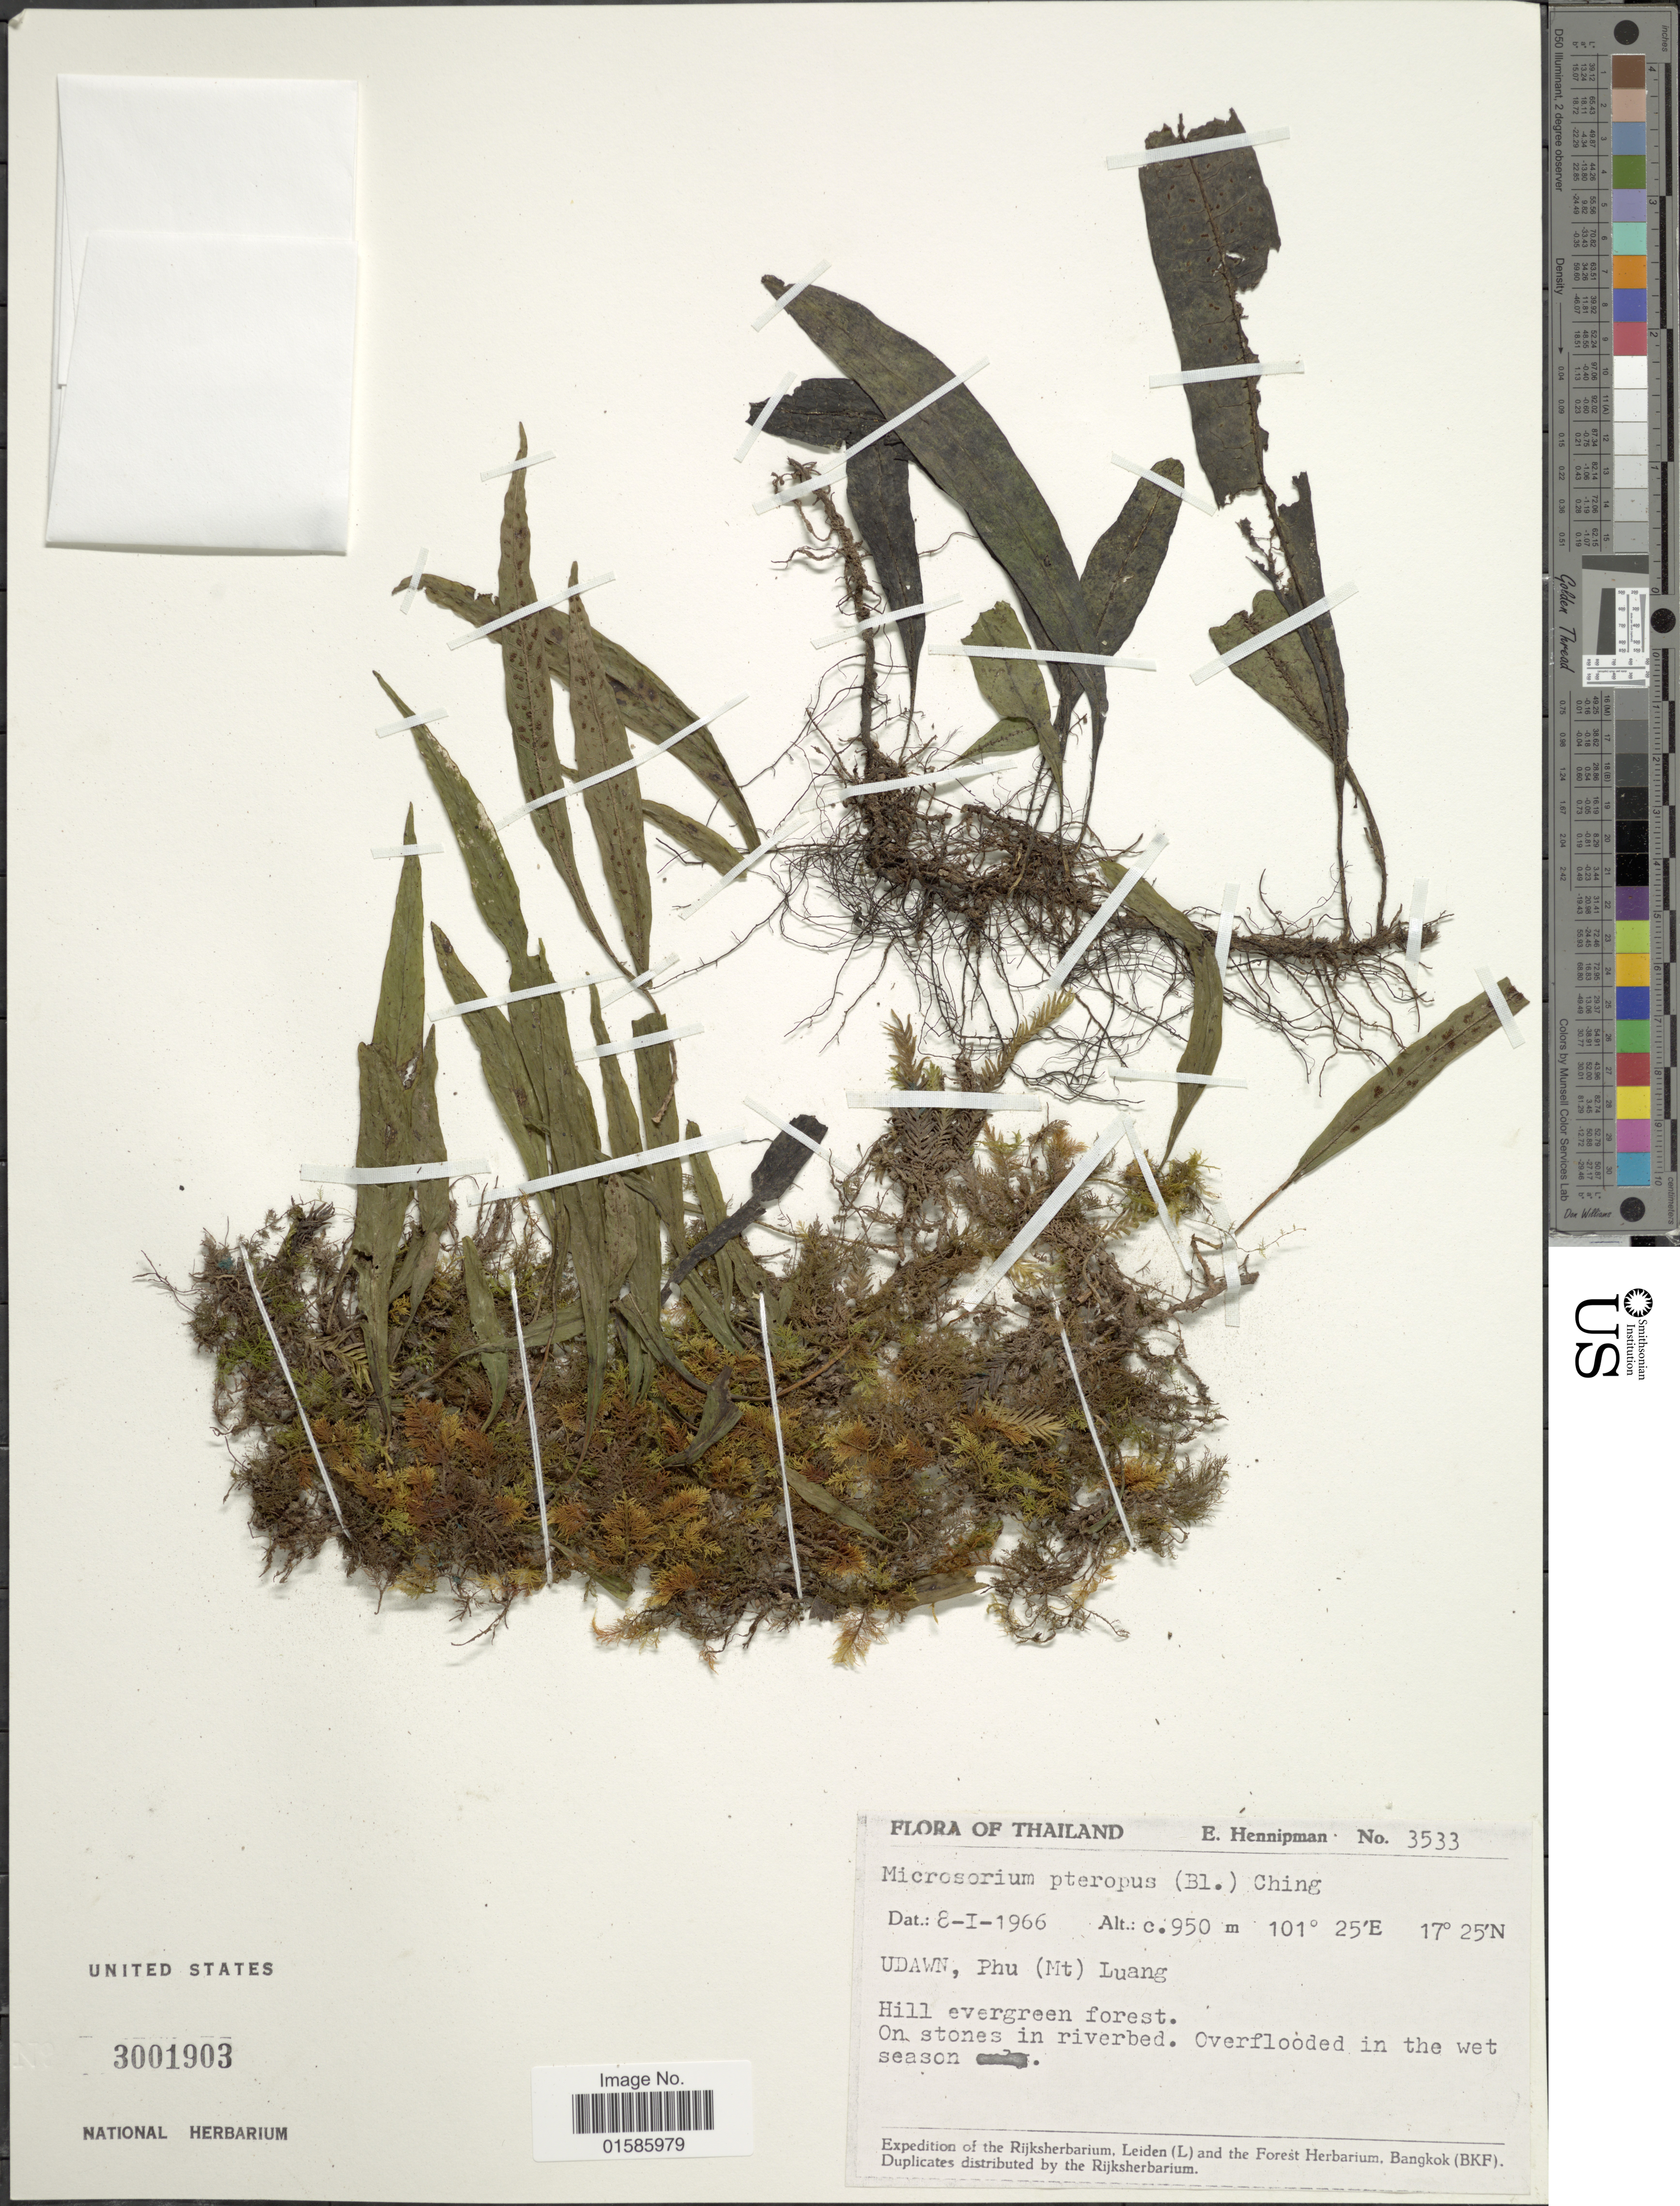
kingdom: Plantae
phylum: Tracheophyta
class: Polypodiopsida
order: Polypodiales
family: Polypodiaceae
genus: Microsorum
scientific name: Microsorum pteropus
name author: (Blume) Copel.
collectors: E. Hennipman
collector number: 3533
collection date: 1966-01-08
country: Thailand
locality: Udawn, Phu (Mt) Luang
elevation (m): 950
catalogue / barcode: US 3001903